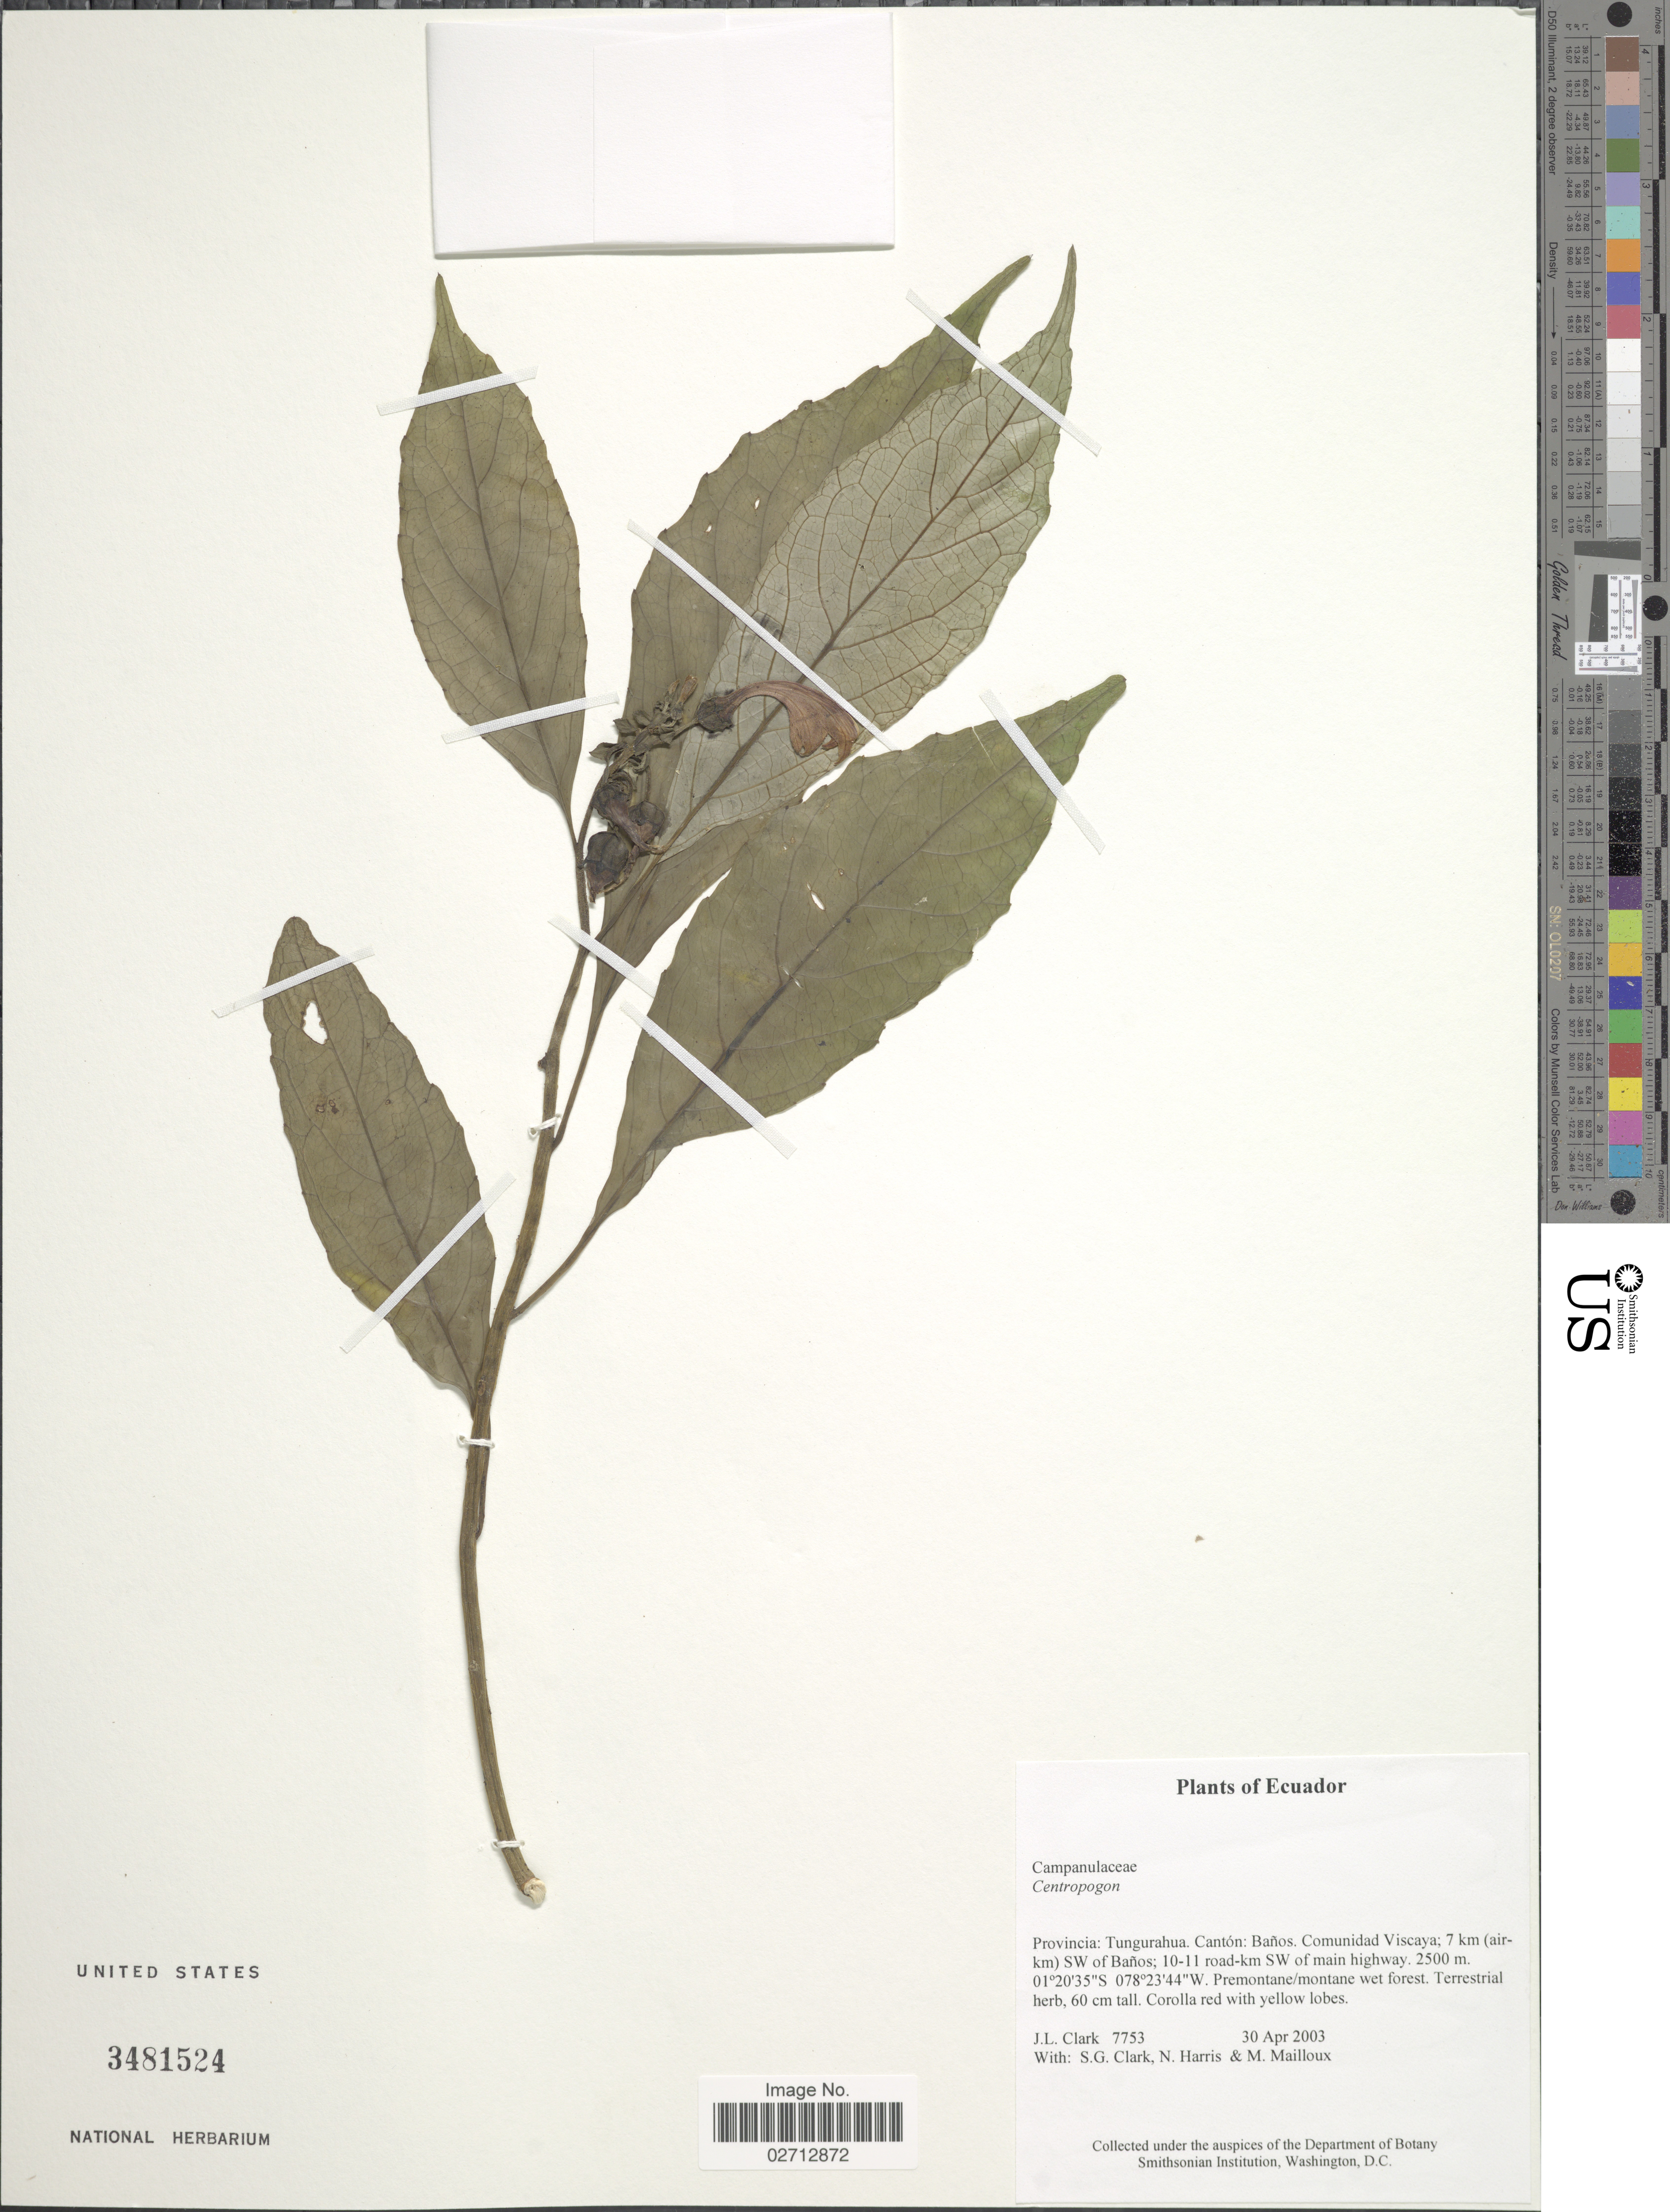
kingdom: Plantae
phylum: Tracheophyta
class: Magnoliopsida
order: Asterales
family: Campanulaceae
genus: Centropogon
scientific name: Centropogon arcuatus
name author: E. Wimm.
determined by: Stein, B. A., Senior Director, Climate Adaptation and Resilience, National Wildlife Federation (UNITED STATES)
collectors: J. L. Clark, S. G. Clark, N. Harris & M. Mailloux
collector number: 7753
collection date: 2003-04-30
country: Ecuador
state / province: Tungurahua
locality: Canton: Banos. Comunidad Viscaya; 7 km (air-km) SW of Banos; 10-11 road-km SW of main highway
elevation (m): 2500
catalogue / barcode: US 3481524